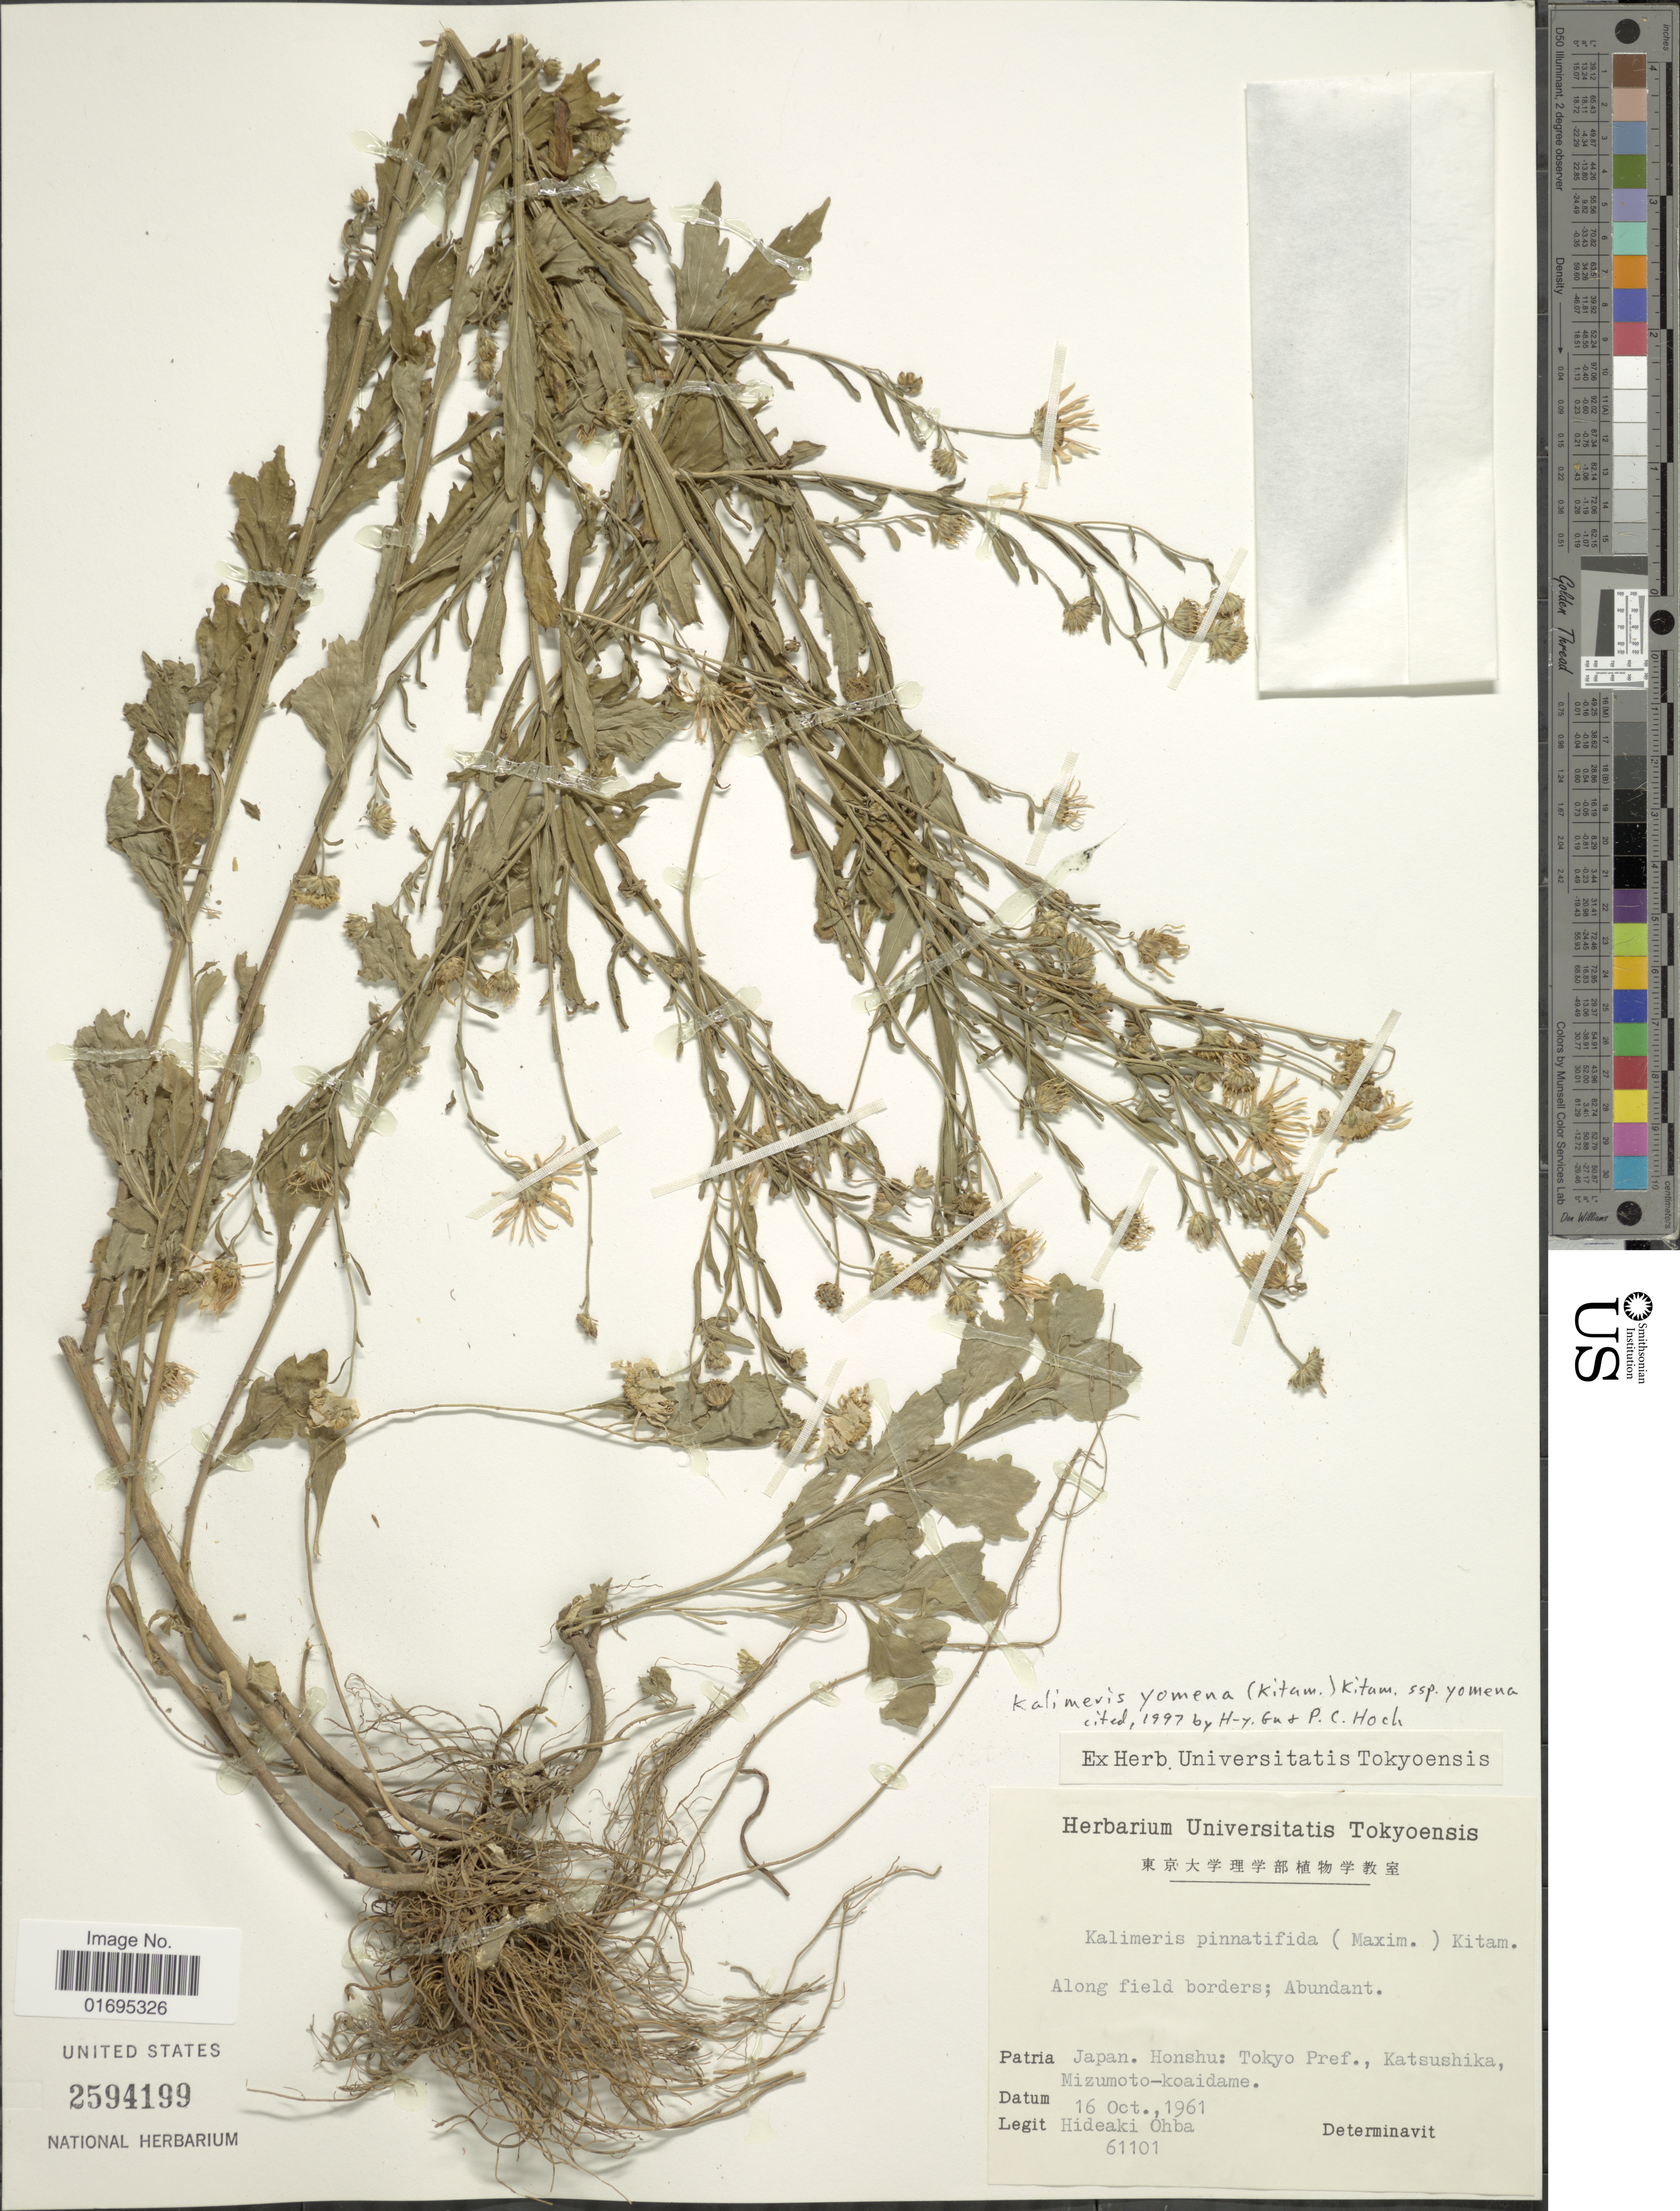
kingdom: Plantae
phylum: Tracheophyta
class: Magnoliopsida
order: Asterales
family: Asteraceae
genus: Kalimeris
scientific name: Kalimeris yomena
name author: (Kitam.) Kitam.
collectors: H. Ohba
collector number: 61101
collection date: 1961-10-16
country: Japan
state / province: Tokyo, Federal City of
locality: Along field borders, Honshu: Tokyo Pref., Katsushika, Mitzumoto-koaidame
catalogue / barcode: US 2594199